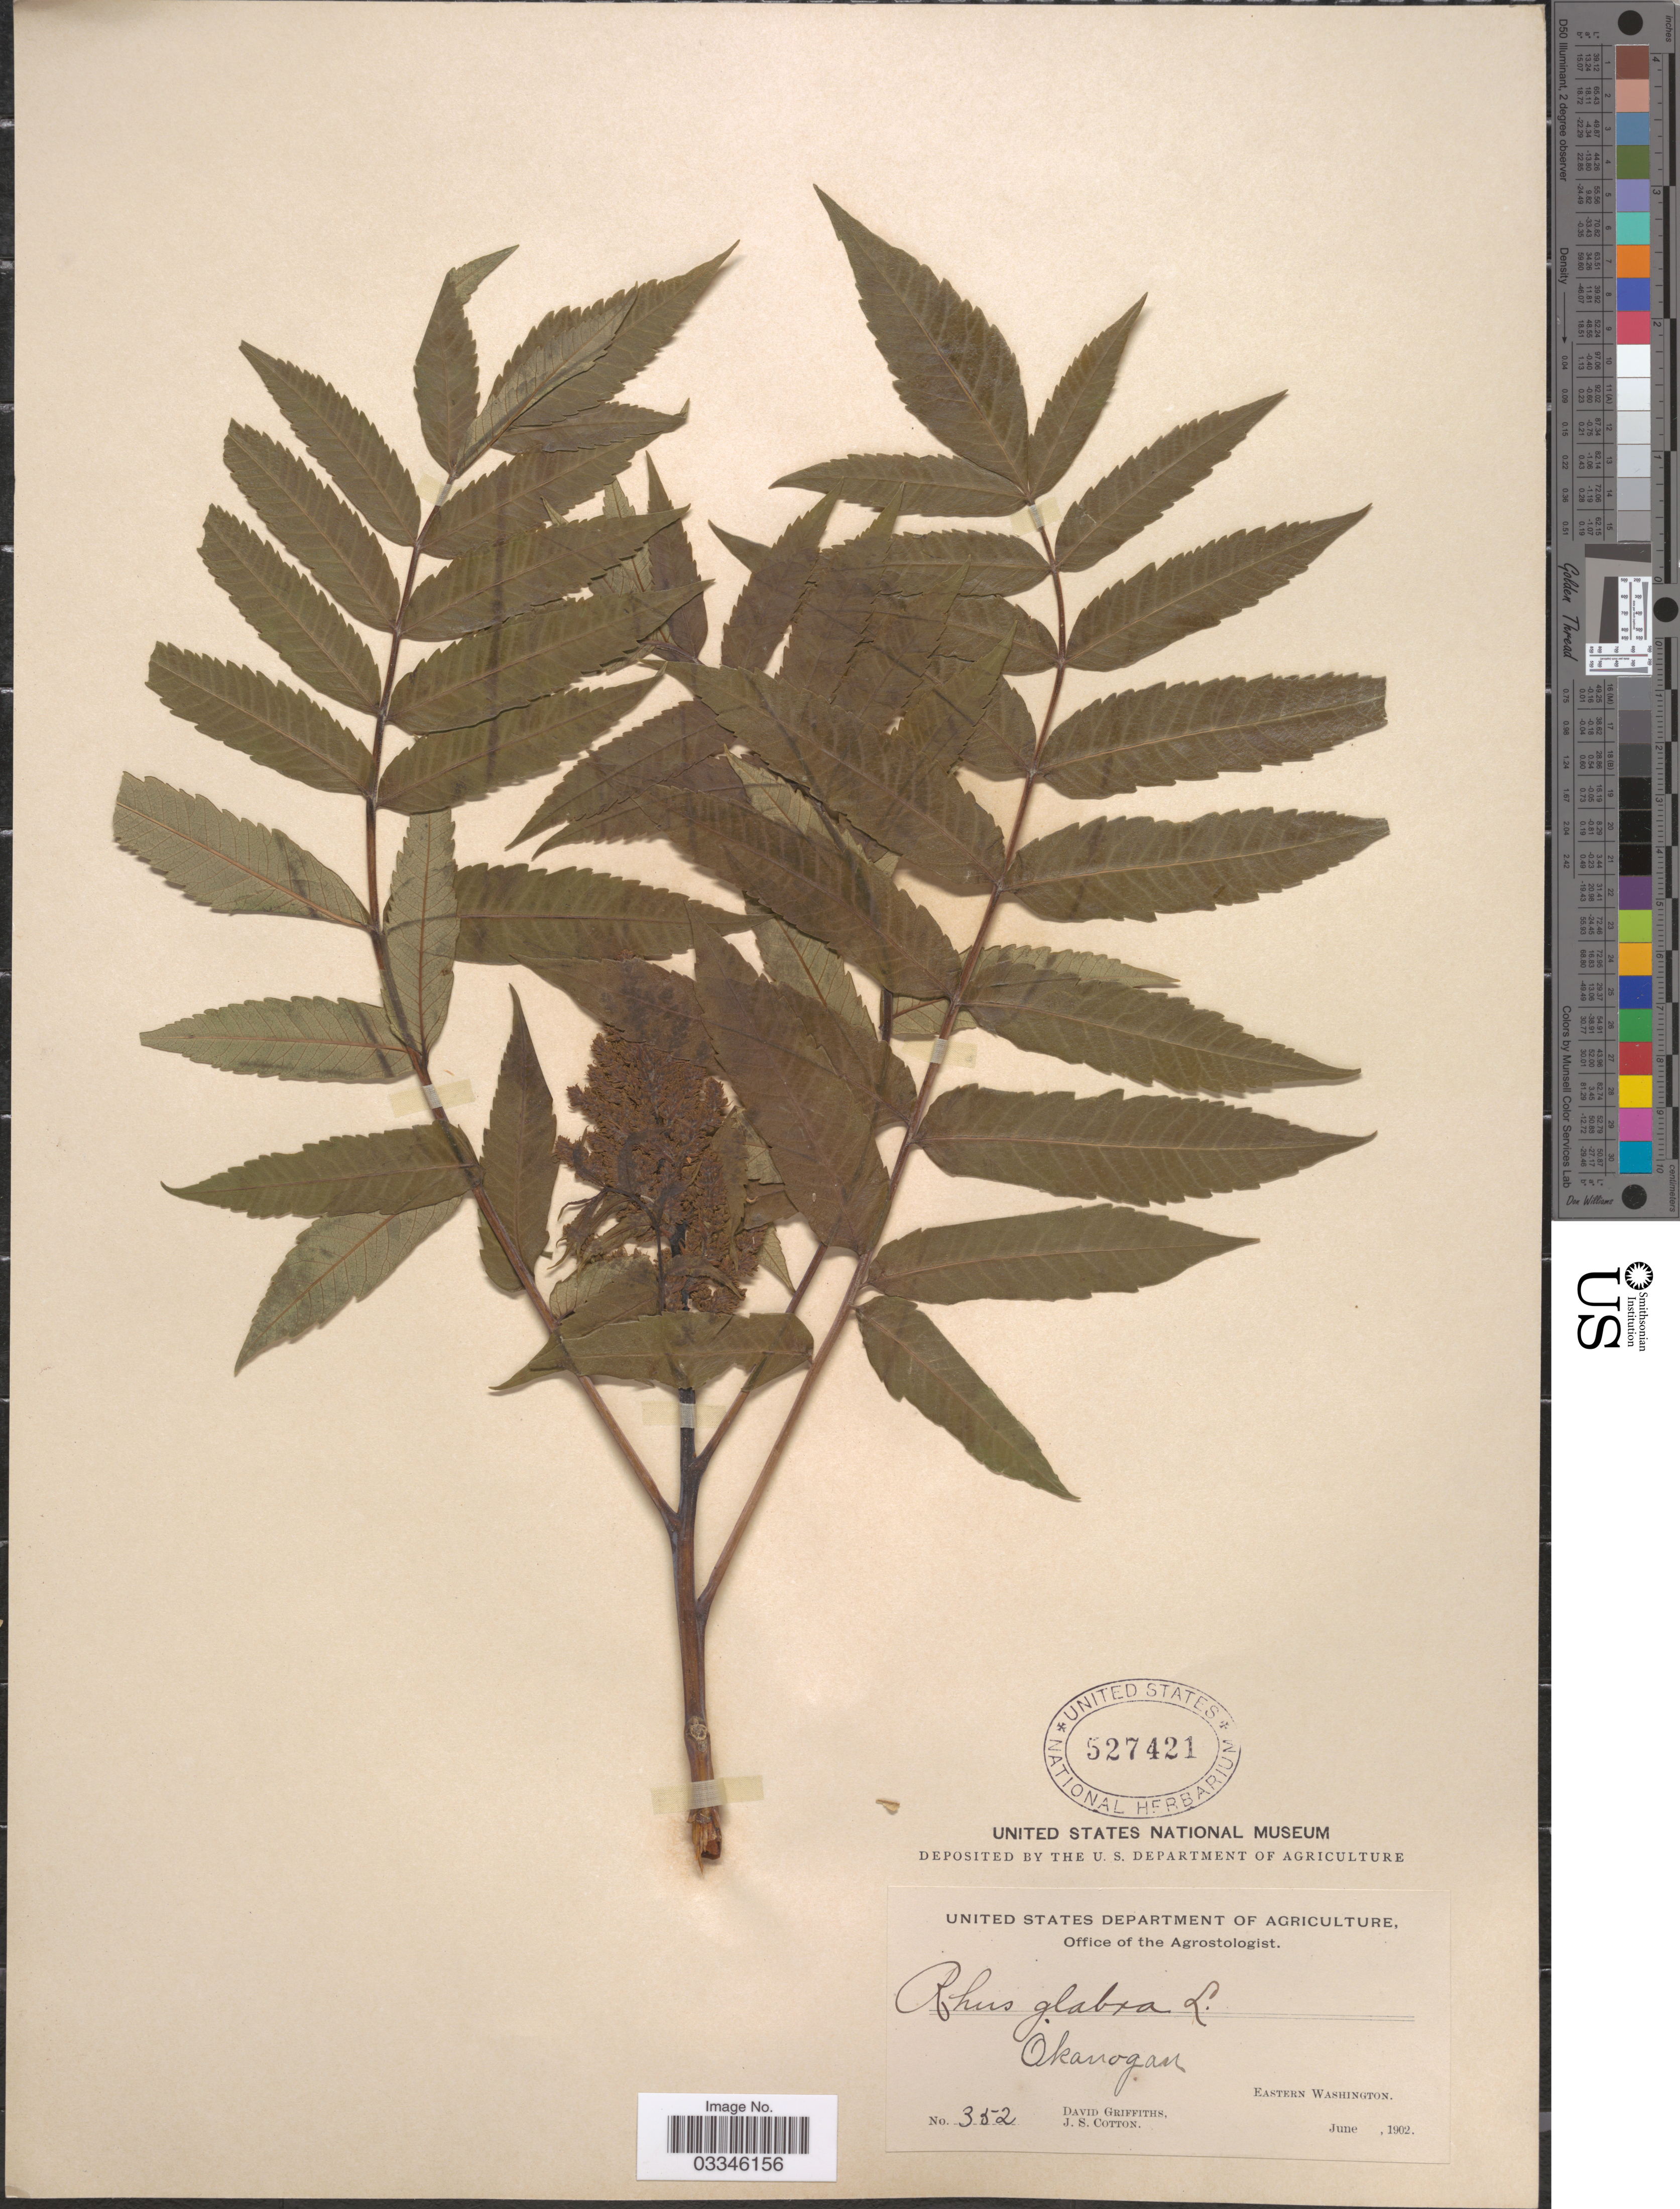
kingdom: Plantae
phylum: Tracheophyta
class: Magnoliopsida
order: Sapindales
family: Anacardiaceae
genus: Rhus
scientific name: Rhus glabra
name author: L.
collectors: D. Griffiths & J. S. Cotton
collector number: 352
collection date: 1902-06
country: United States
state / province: Washington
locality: Okanogan. Eastern Washington.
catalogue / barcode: US 527421